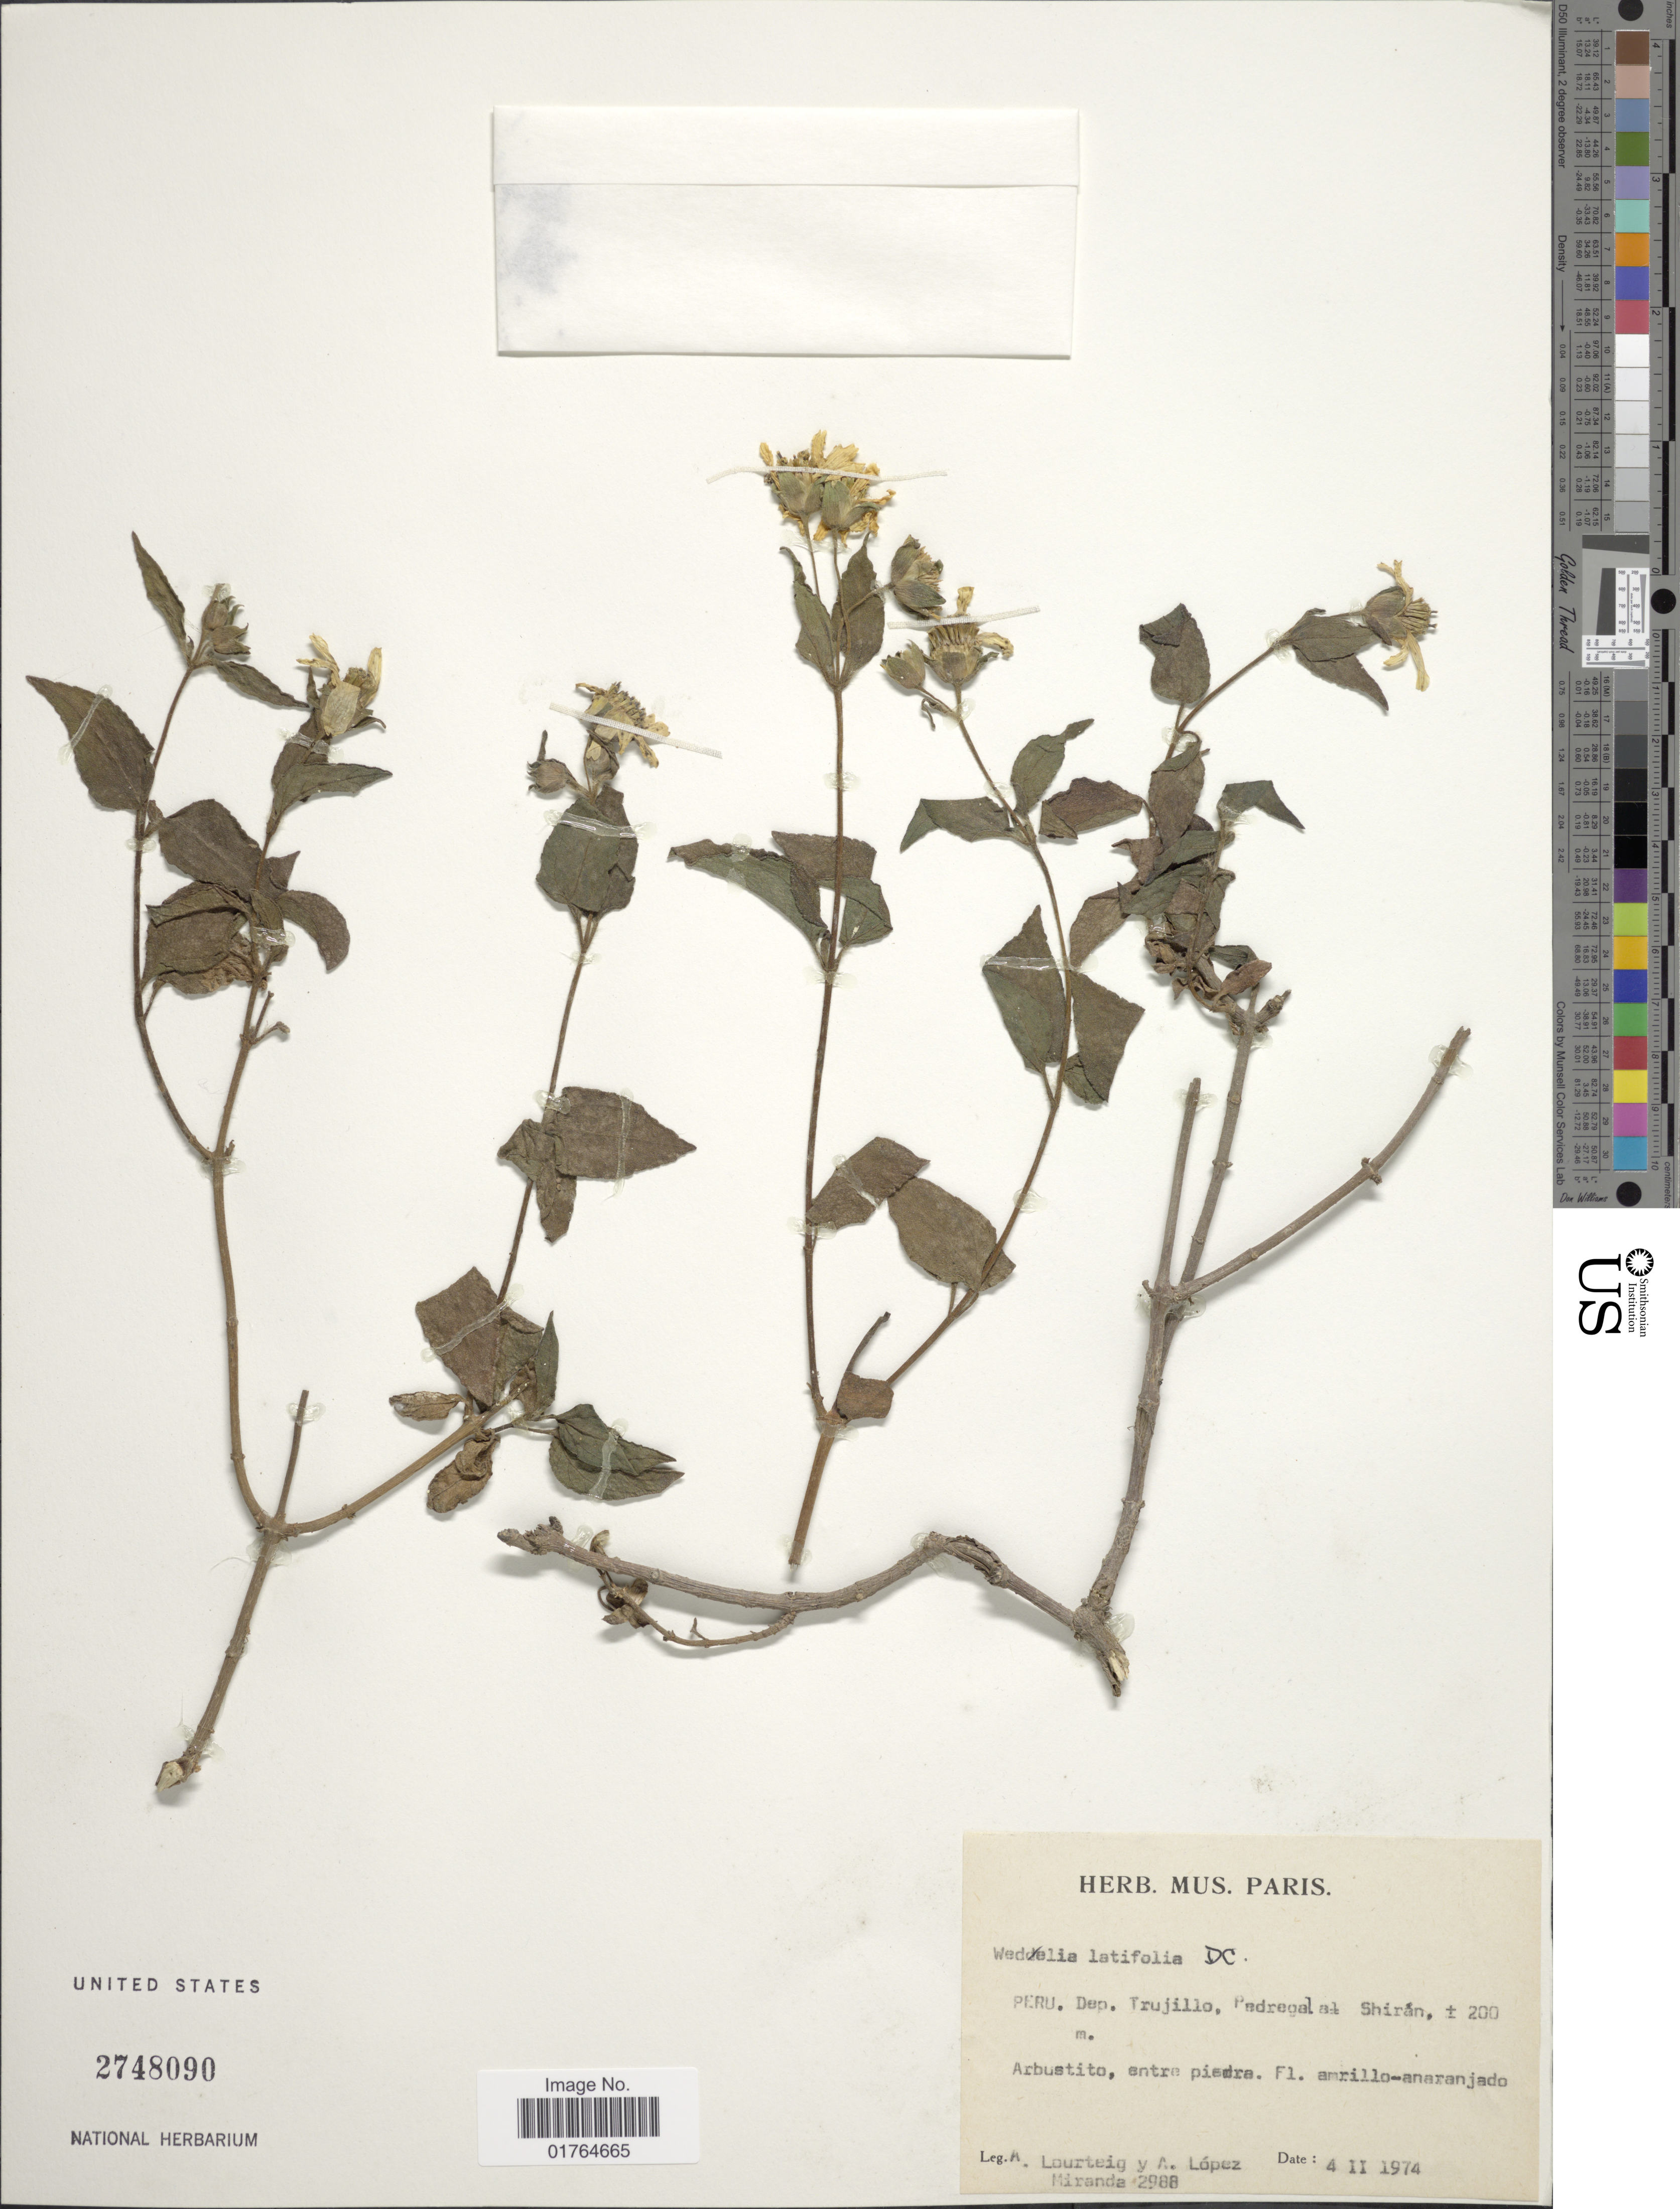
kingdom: Plantae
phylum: Tracheophyta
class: Magnoliopsida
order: Asterales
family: Asteraceae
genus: Wedelia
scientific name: Wedelia latifolia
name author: DC.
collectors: A. Lourteig & A. López M.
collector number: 2988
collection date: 1974-02-04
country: Peru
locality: Pedregal al Shiran, Dep. Trujillo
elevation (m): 200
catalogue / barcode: US 2748090